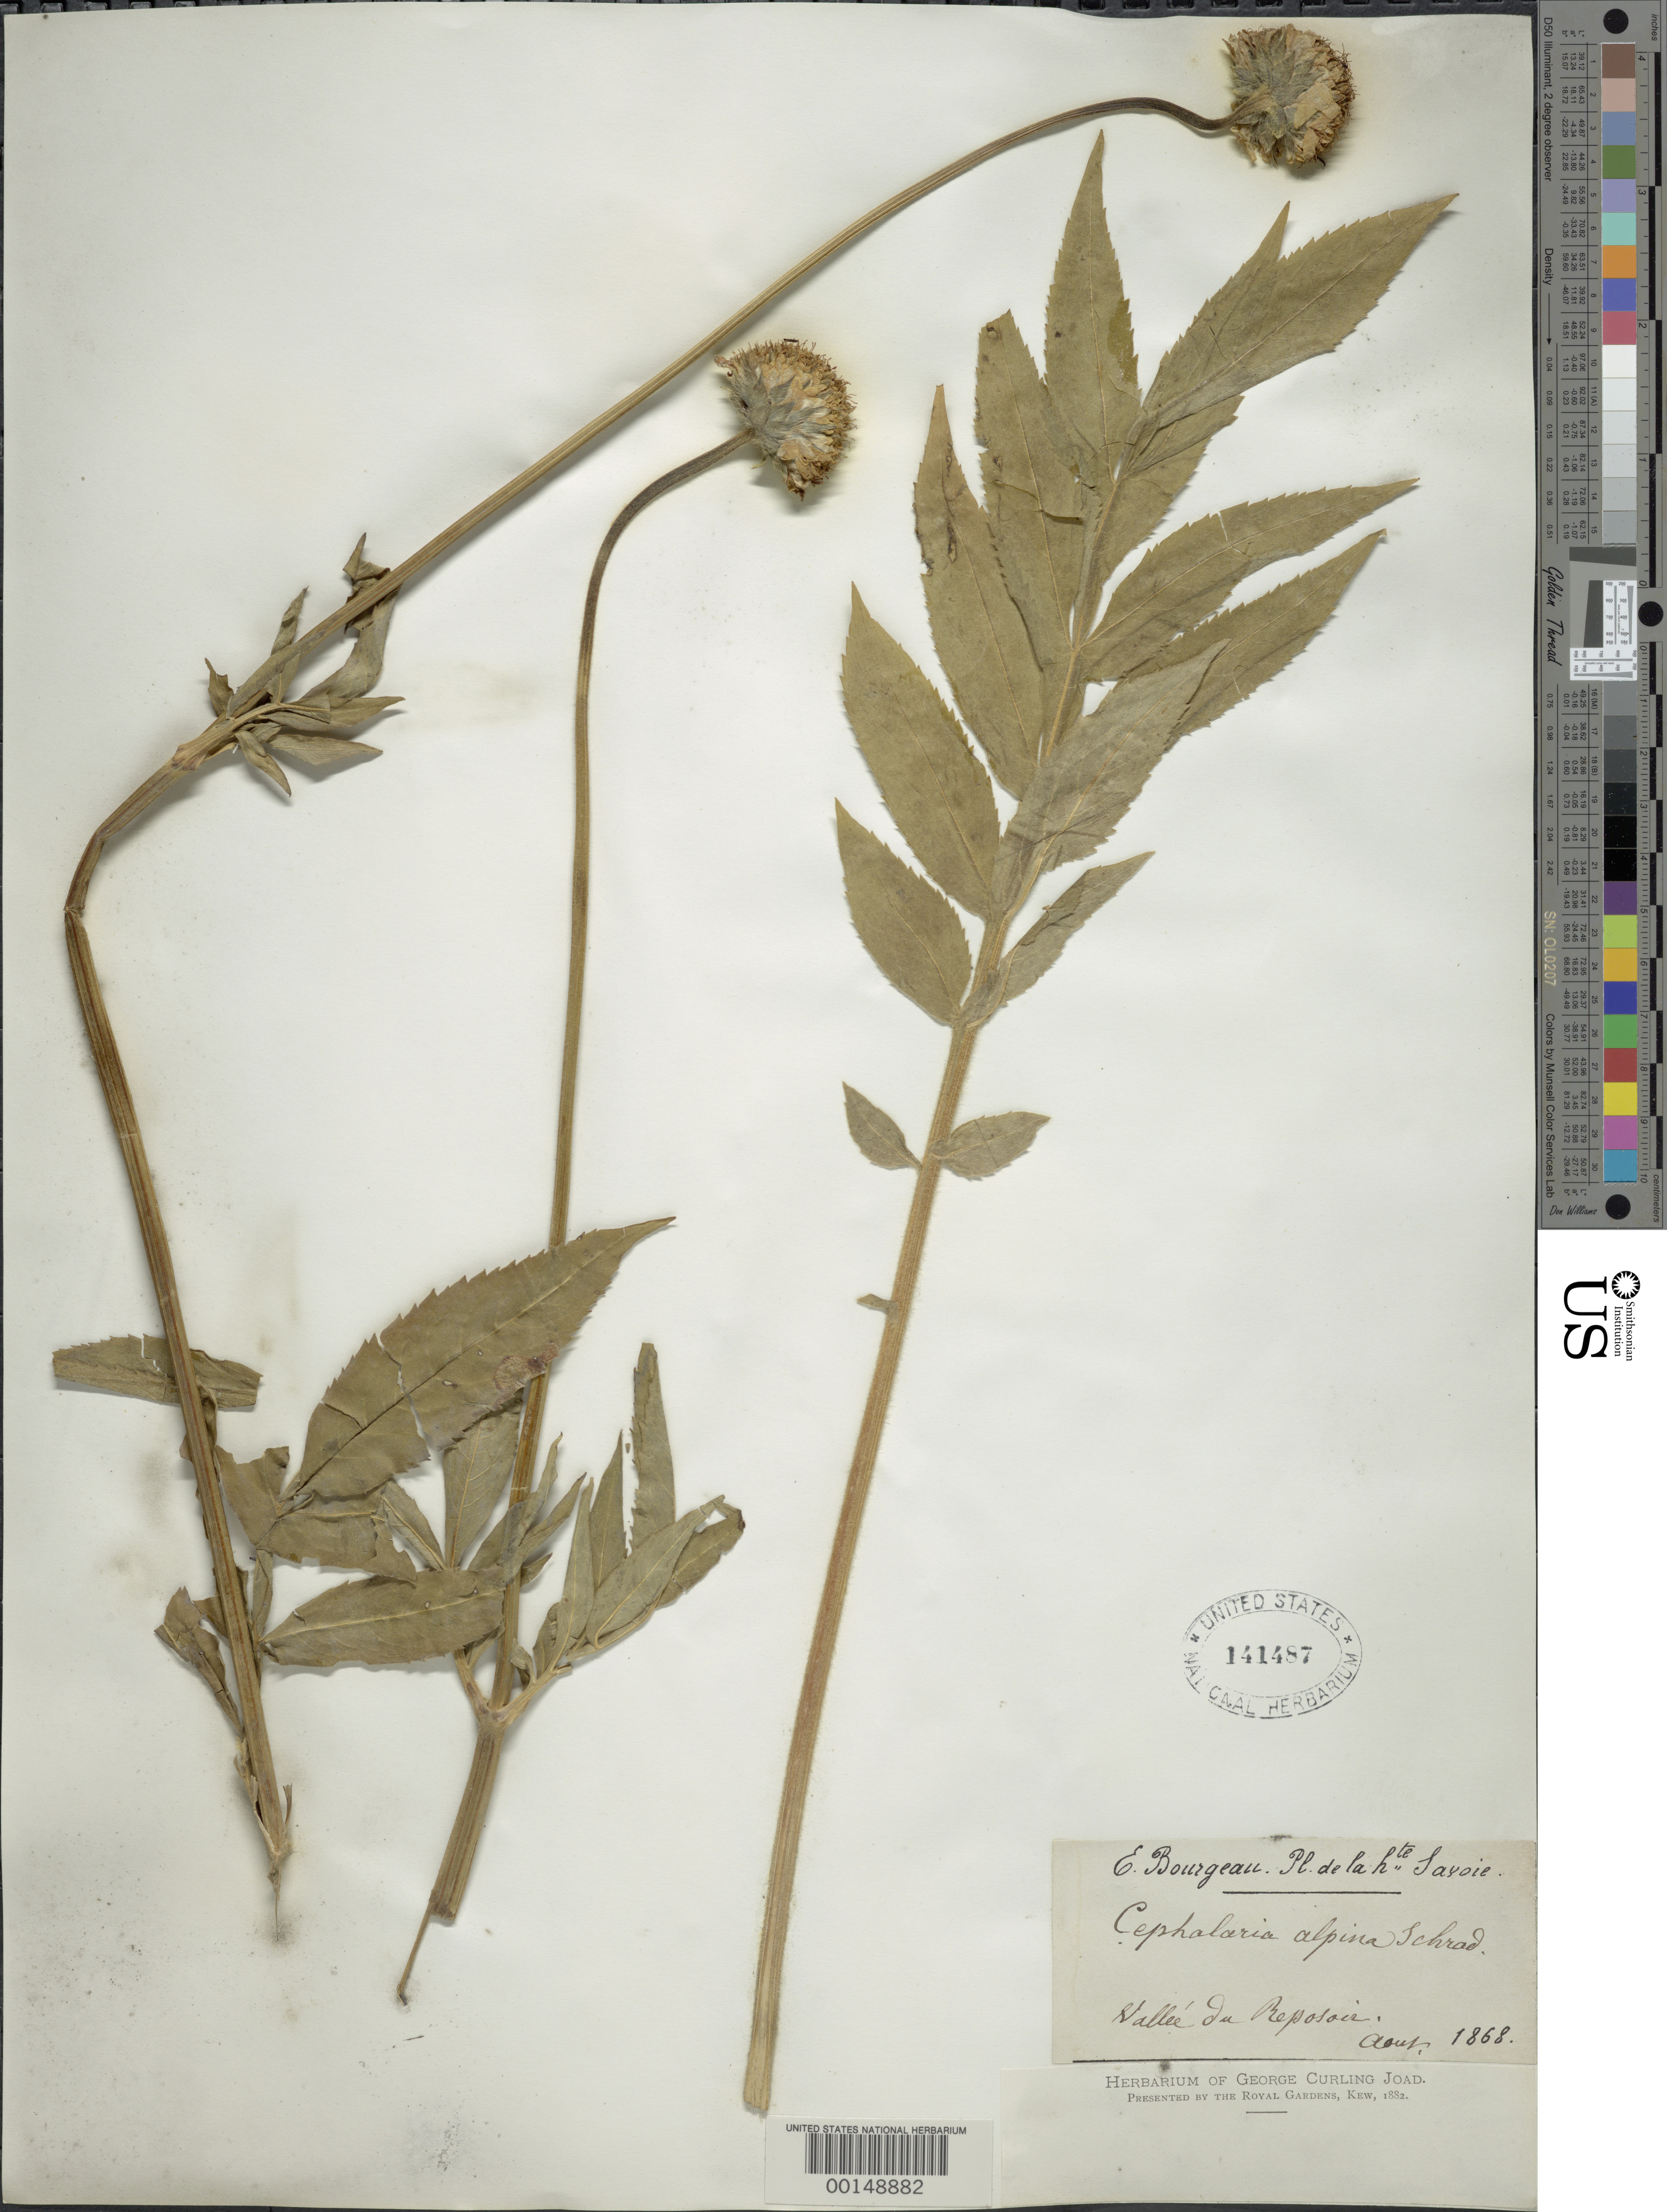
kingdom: Plantae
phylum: Tracheophyta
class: Magnoliopsida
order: Dipsacales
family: Caprifoliaceae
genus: Cephalaria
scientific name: Cephalaria alpina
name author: Schrad.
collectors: E. Bourgeau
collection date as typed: Aug 1868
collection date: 1868-08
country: France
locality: Sayoie. [Savoie?]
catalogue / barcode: US 141487